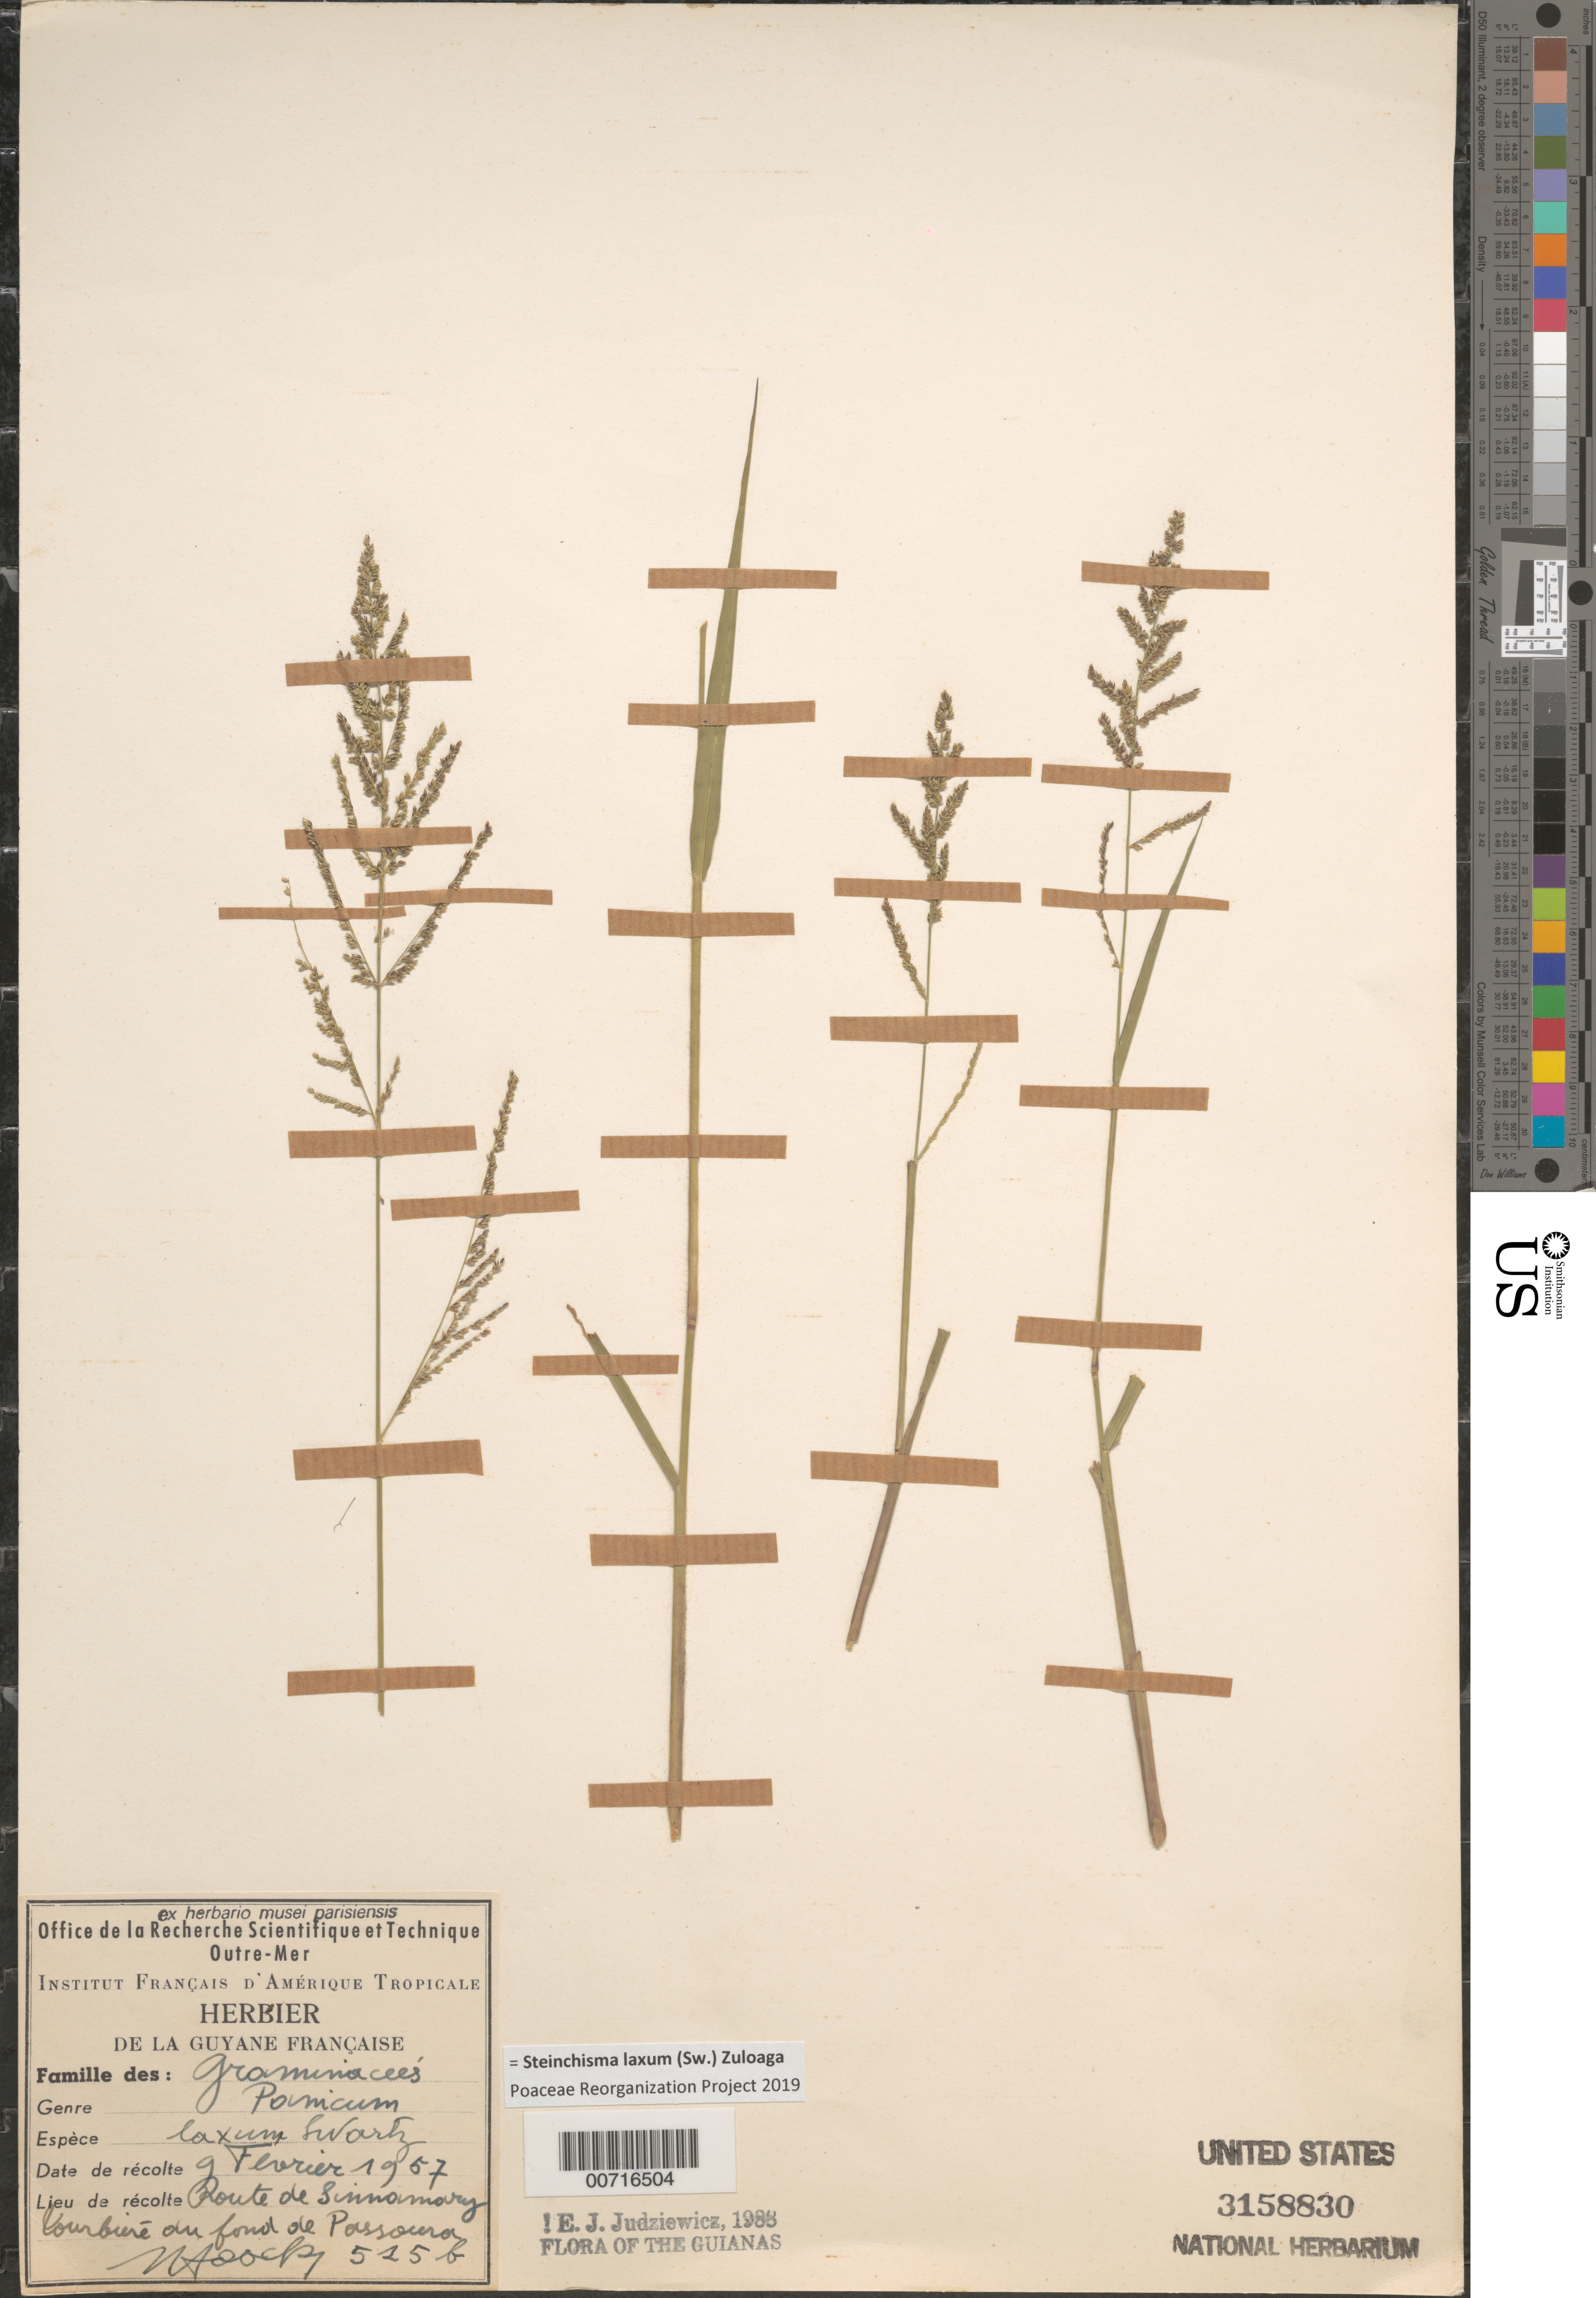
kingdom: Plantae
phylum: Tracheophyta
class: Liliopsida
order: Poales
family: Poaceae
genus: Panicum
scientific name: Panicum laxum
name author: Sw.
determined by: Judziewicz, E. J.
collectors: J. Hoock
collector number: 515 b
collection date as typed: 9-Feb-57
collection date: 1957-02-09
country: French Guiana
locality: Route de Sinnamary, Courbieré du fond de Passoura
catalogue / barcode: US 3158830